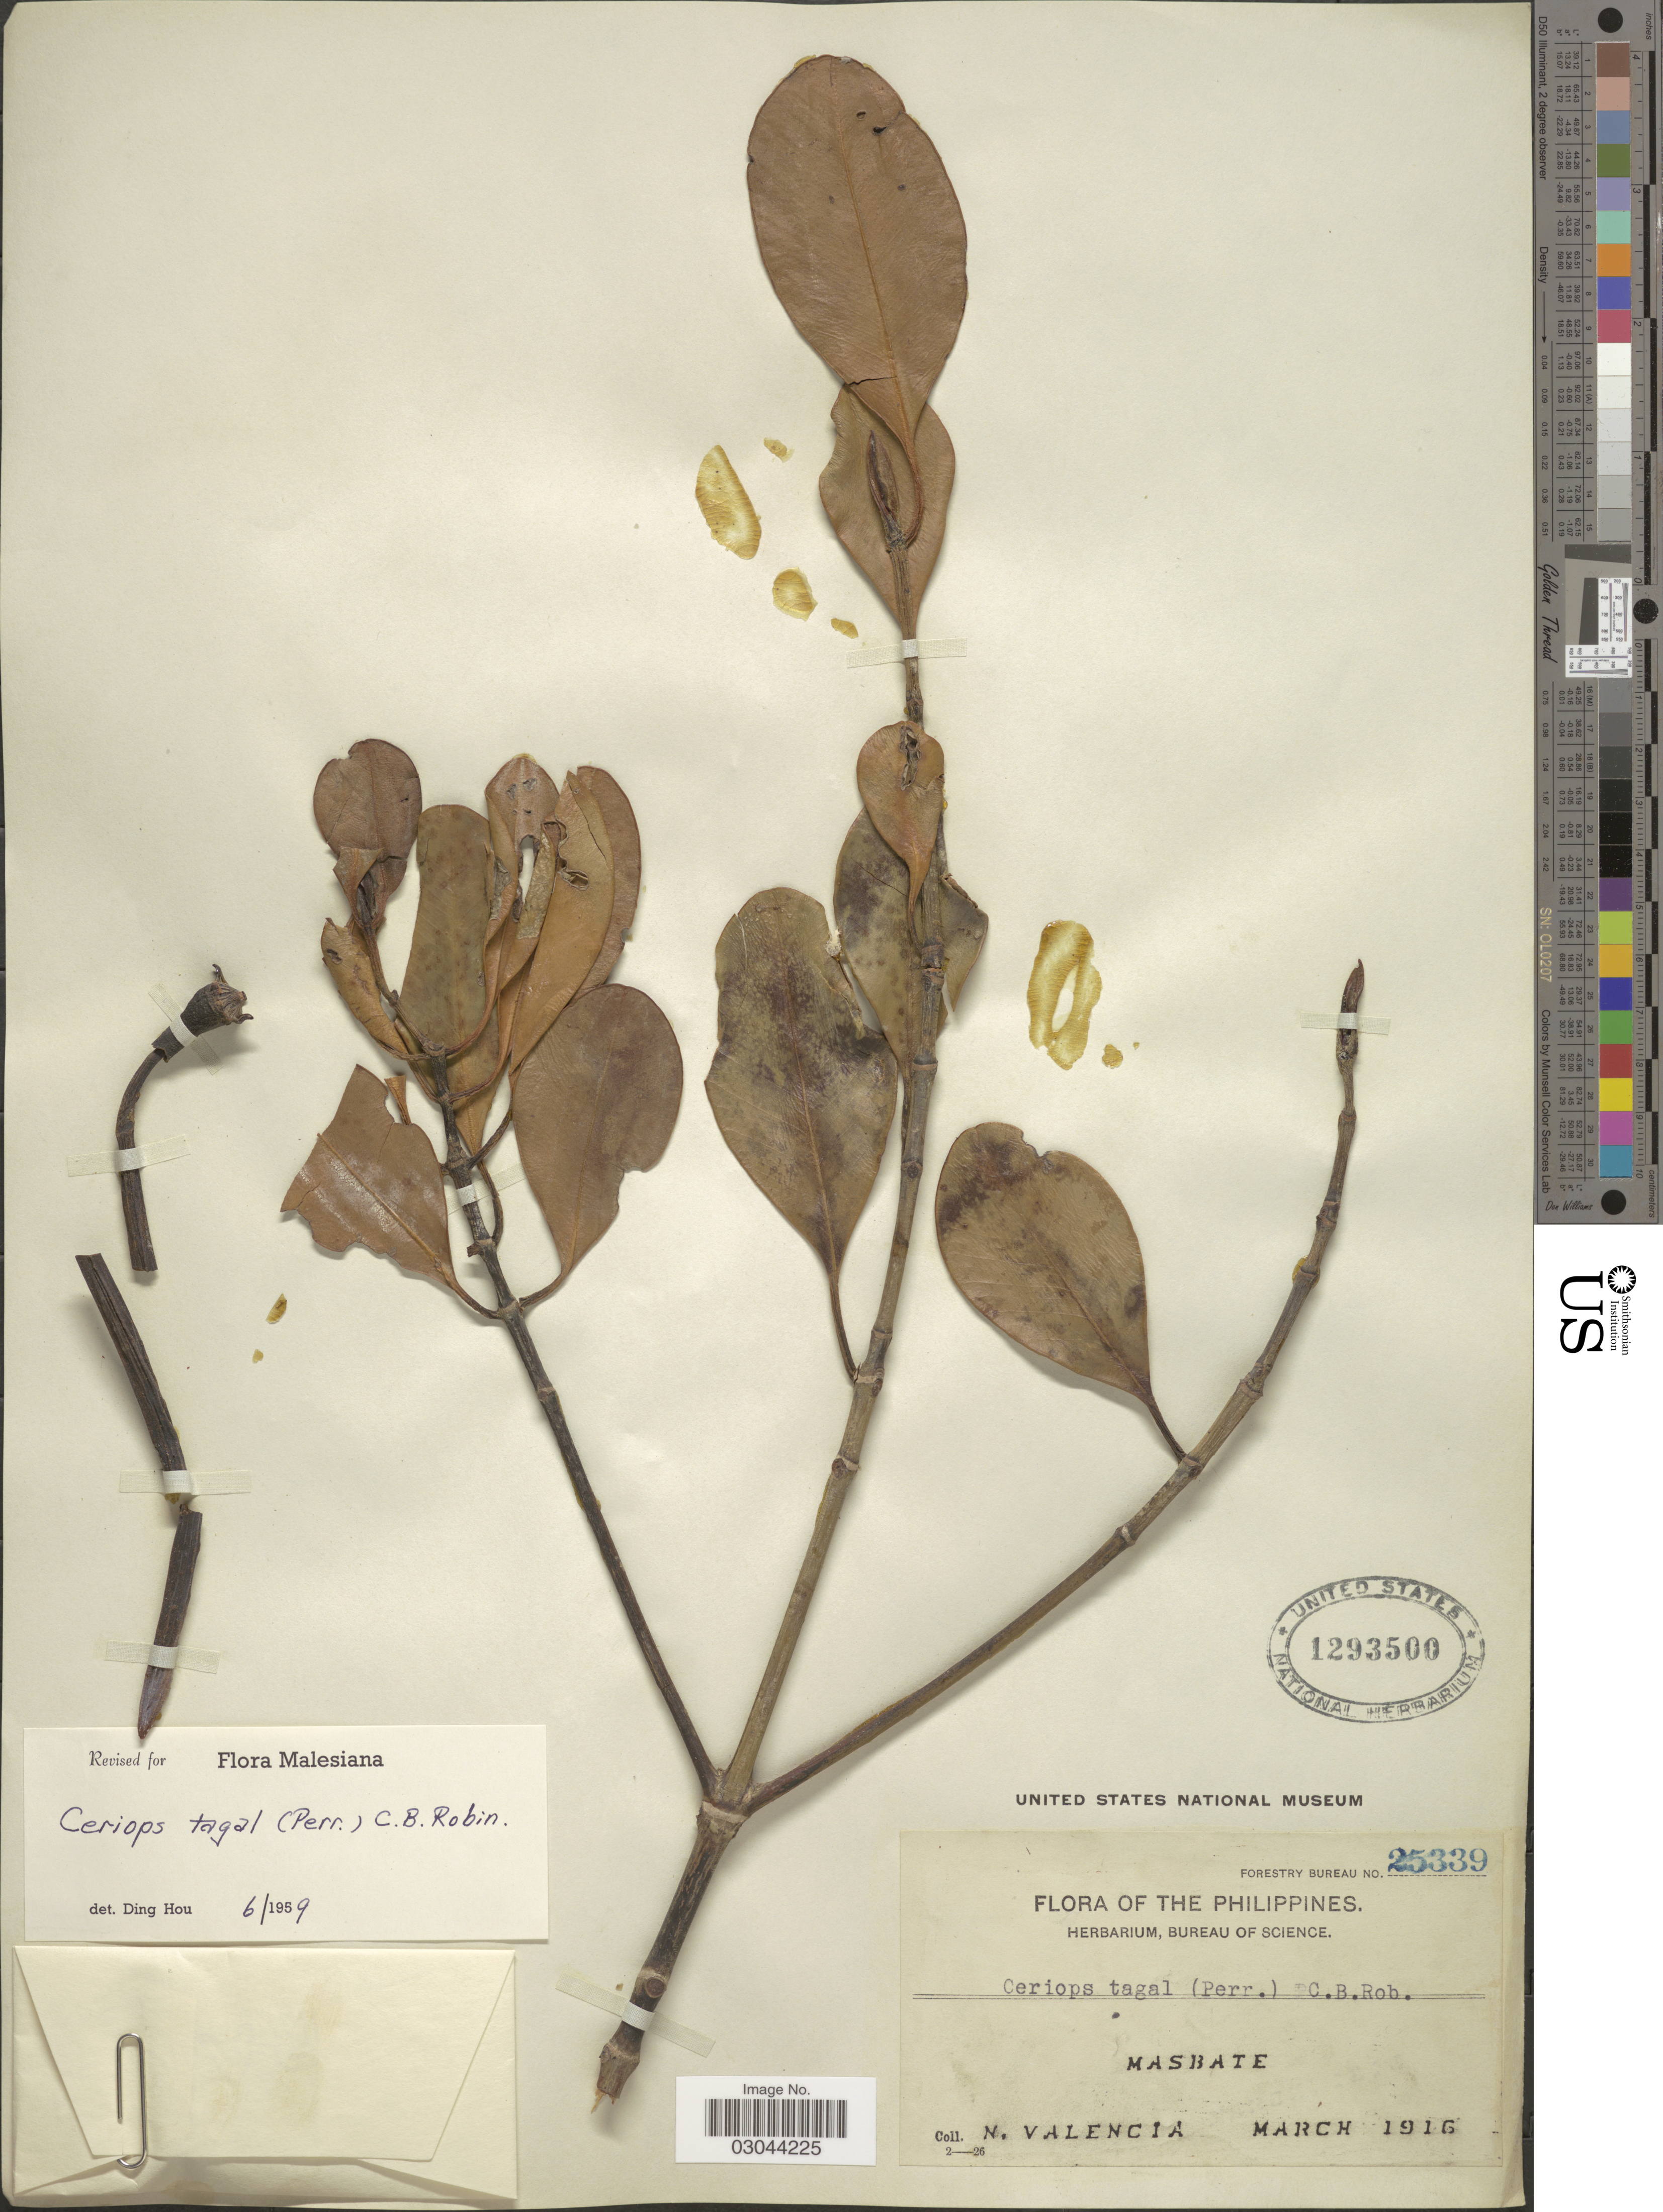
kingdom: Plantae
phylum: Tracheophyta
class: Magnoliopsida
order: Malpighiales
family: Rhizophoraceae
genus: Ceriops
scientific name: Ceriops tagal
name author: (Perr.) C.B. Rob.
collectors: N. Valencia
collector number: Forestry Bureau 25339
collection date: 1916-03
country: Philippines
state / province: Bicol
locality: Masbate.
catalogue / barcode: US 1293500